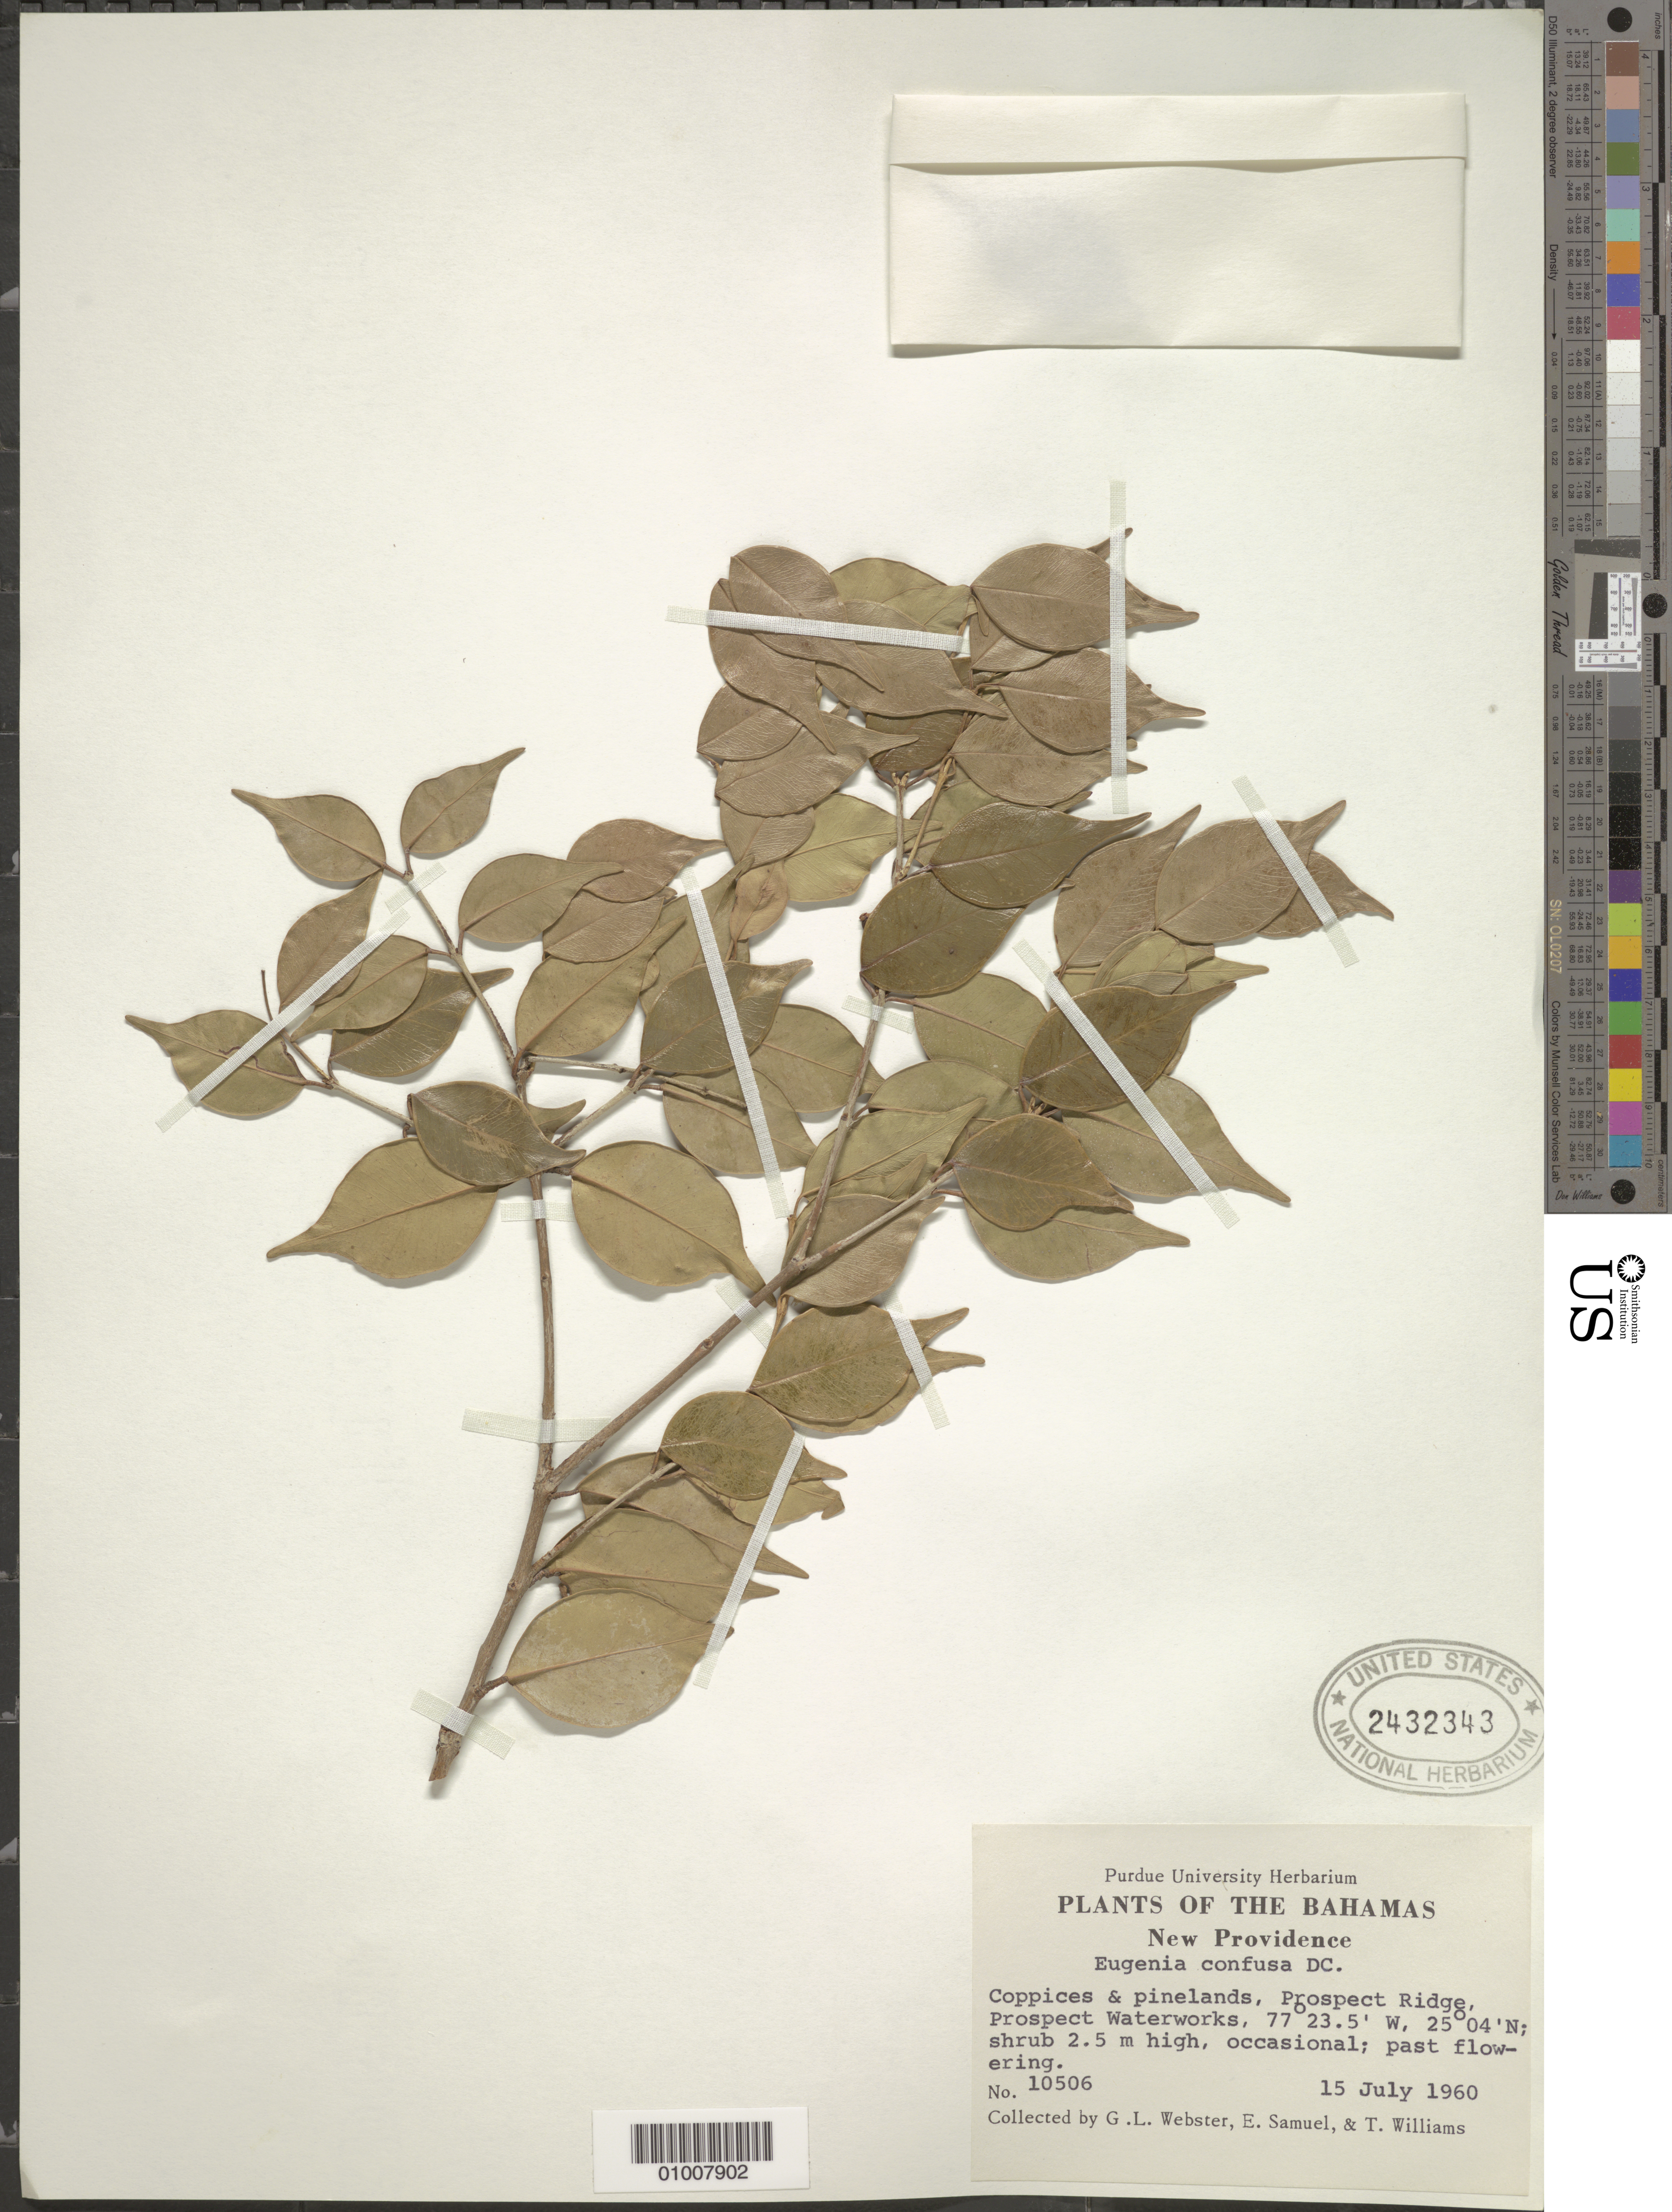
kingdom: Plantae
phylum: Tracheophyta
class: Magnoliopsida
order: Myrtales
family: Myrtaceae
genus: Eugenia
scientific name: Eugenia confusa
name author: DC.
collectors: G. L. Webster, E. Samuel & T. Williams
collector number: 10506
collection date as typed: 15 Jul 1960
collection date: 1960-07-15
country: Bahamas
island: New Providence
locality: Prospect Ridge, Prospect Waterworks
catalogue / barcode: US 2432343